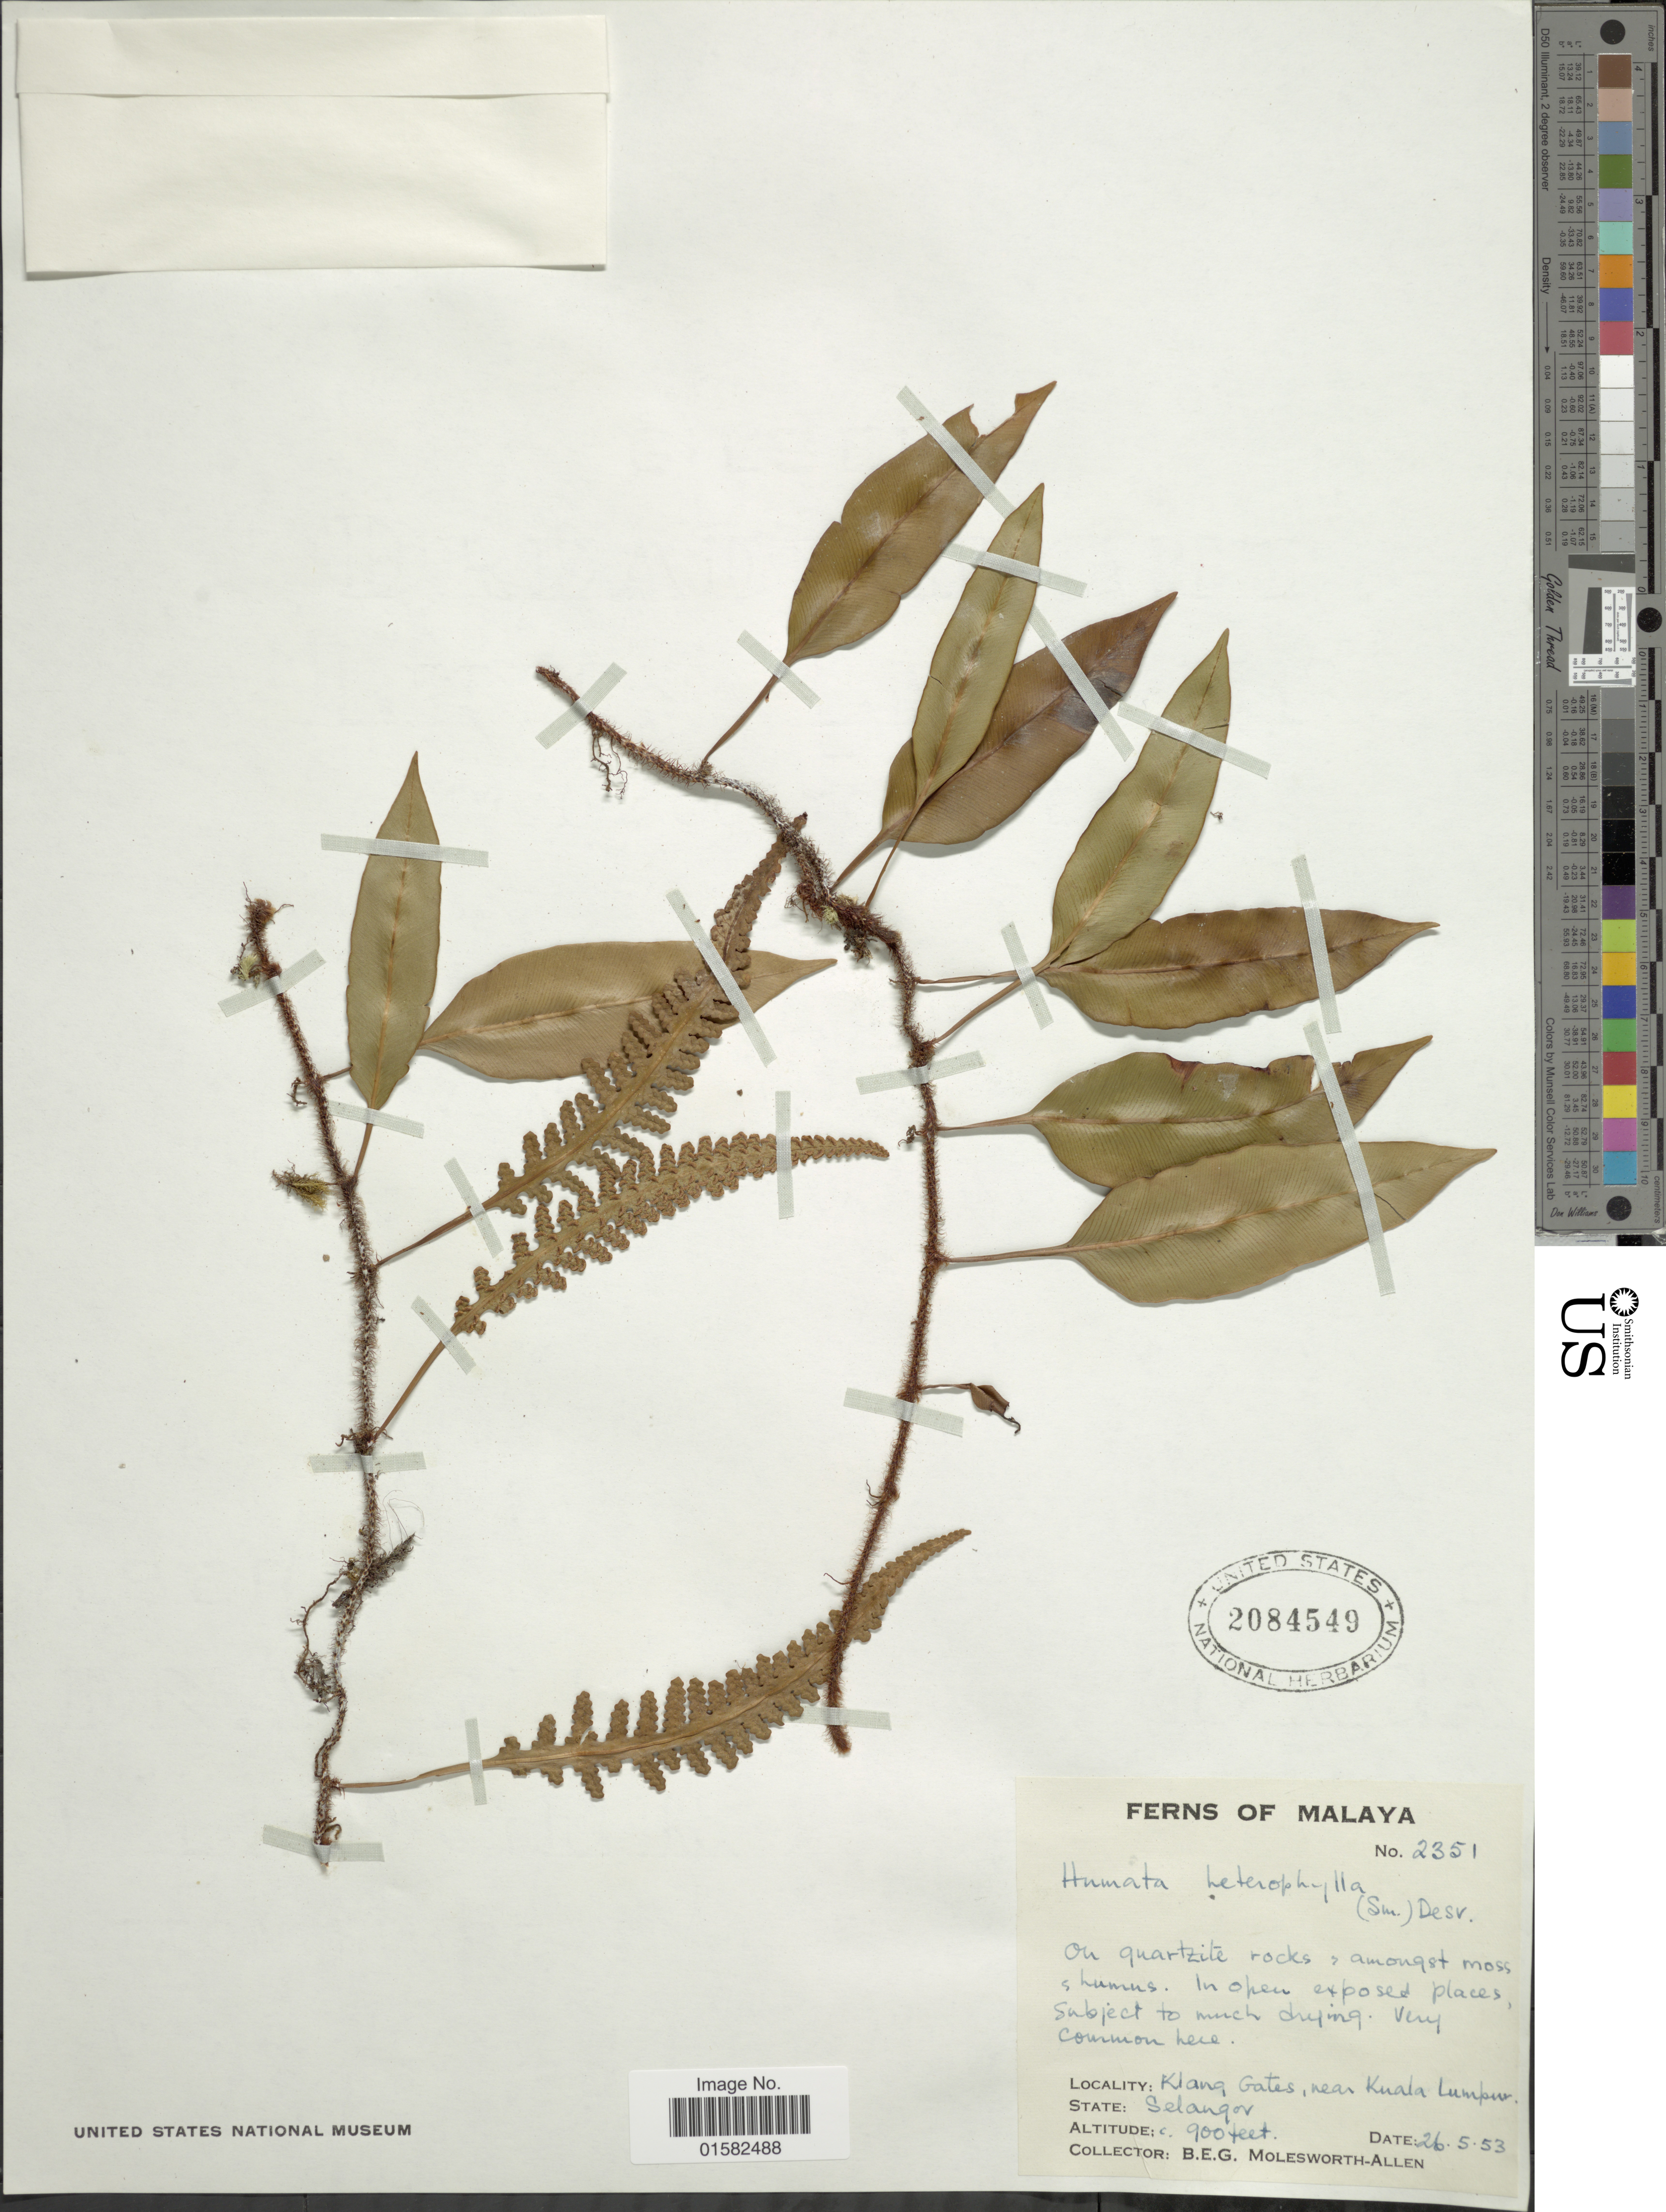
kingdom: Plantae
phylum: Tracheophyta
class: Polypodiopsida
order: Polypodiales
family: Davalliaceae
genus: Humata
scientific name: Humata heterophylla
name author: (Sm.) Desv.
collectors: B. E. G. Molesworth-Allen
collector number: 2351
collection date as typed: Transcribed d/m/y: 26/5/53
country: Malaysia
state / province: Kuala Lumpur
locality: Malaya, Klang gates, near Kuala lumpur, Selangor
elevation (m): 274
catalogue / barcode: US 2084549